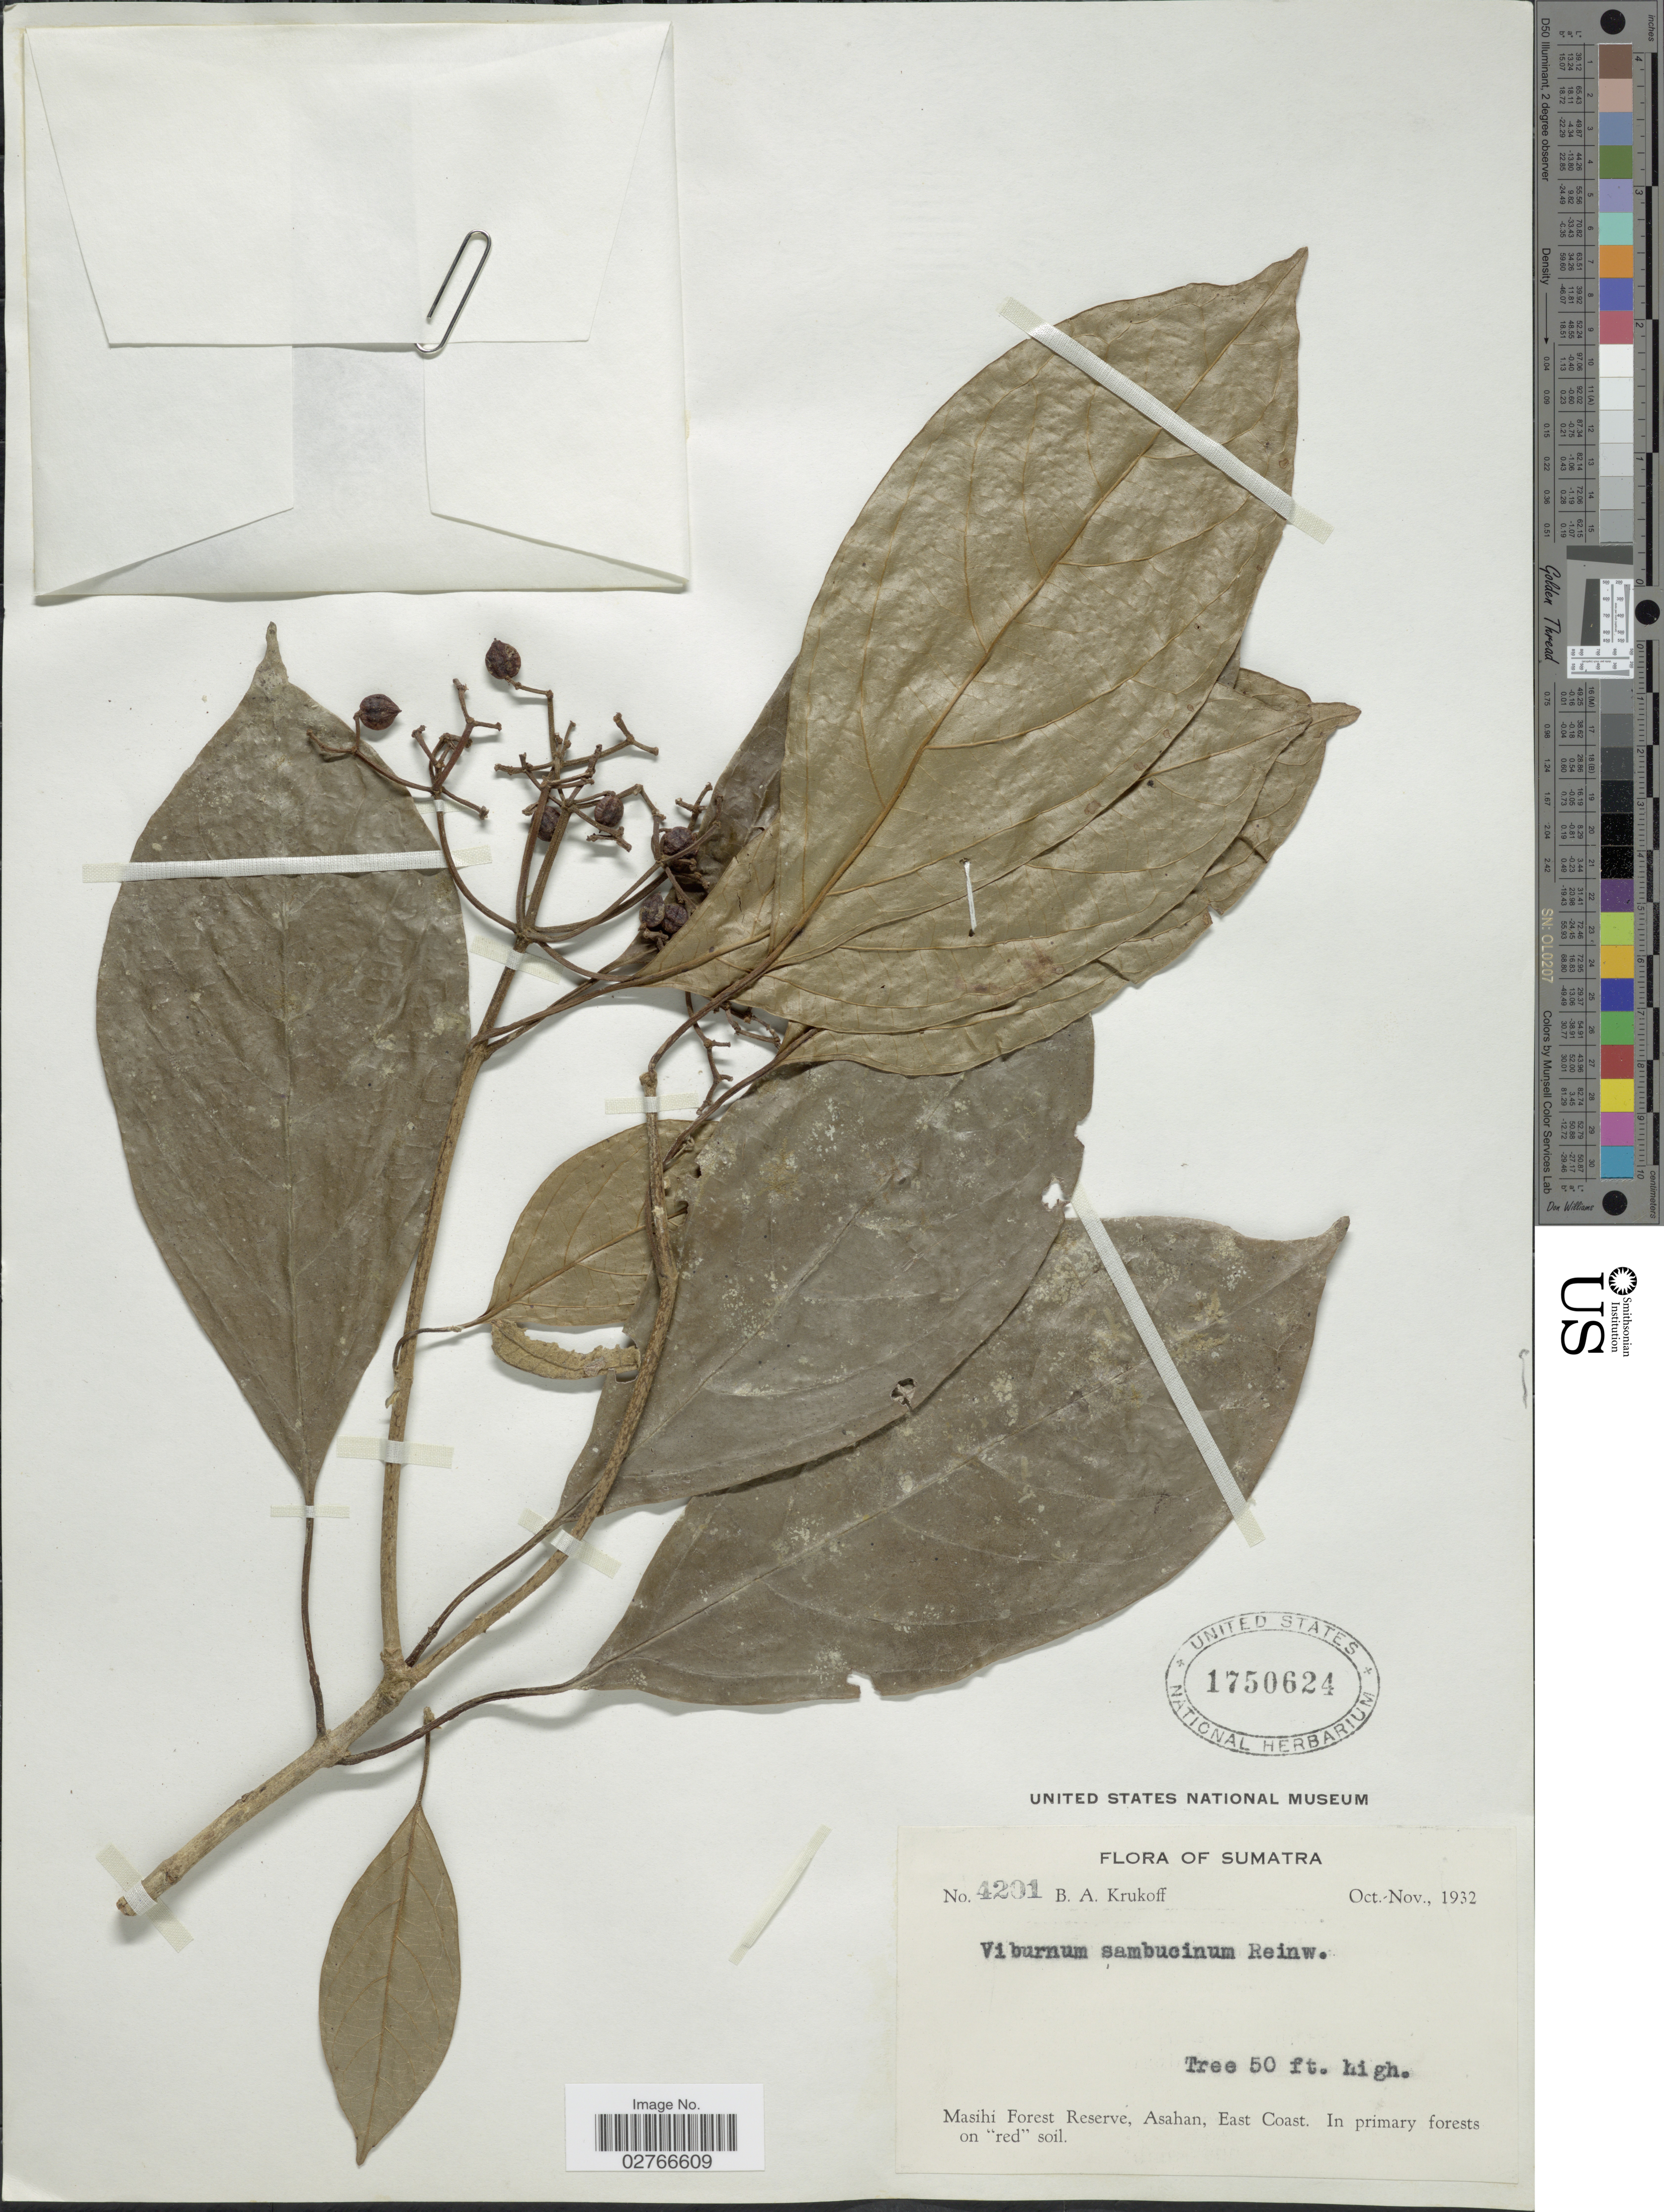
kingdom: Plantae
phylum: Tracheophyta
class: Magnoliopsida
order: Dipsacales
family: Viburnaceae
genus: Viburnum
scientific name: Viburnum sambucinum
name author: Reinw. ex Blume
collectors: B. A. Krukoff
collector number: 4201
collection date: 1932-10/1932-11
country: Indonesia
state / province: Sumatra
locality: Masihi Forest Reserve, Asahan, East Coast.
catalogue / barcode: US 1750624